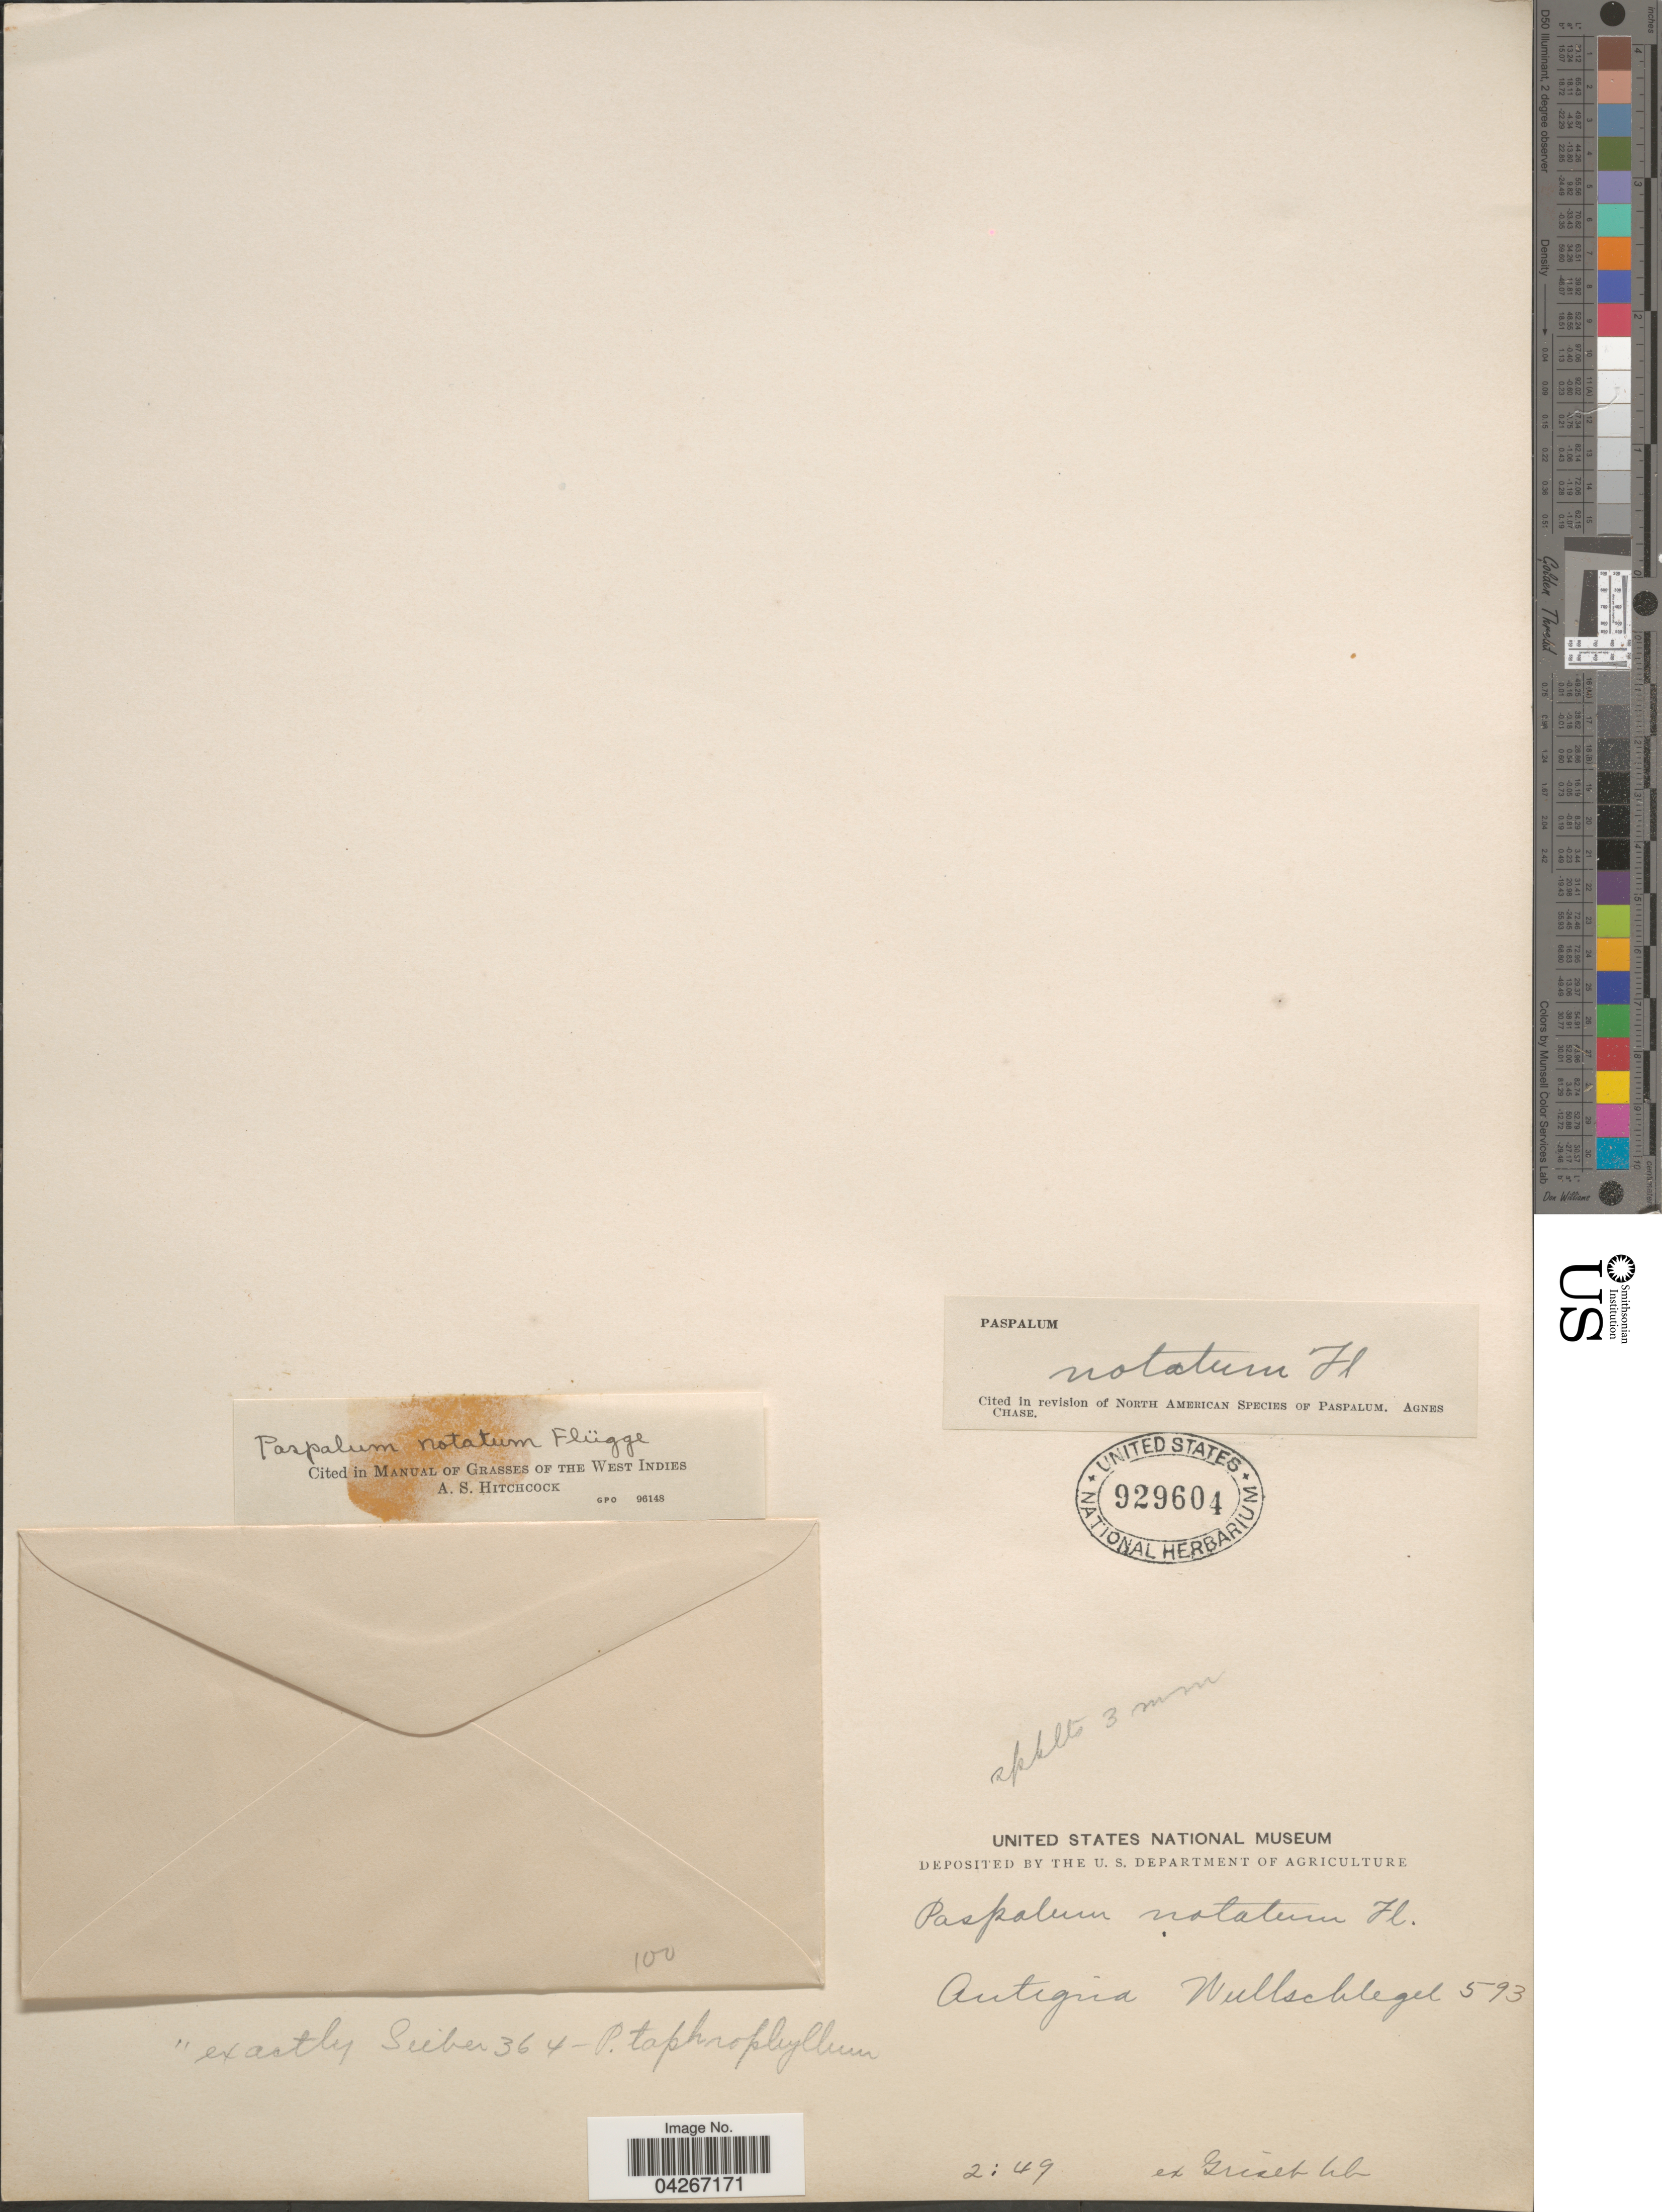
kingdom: Plantae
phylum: Tracheophyta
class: Liliopsida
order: Poales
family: Poaceae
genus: Paspalum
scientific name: Paspalum notatum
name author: Flüggé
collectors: Wullschlegel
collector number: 593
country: Antigua and Barbuda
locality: Antigua.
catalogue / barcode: US 929604